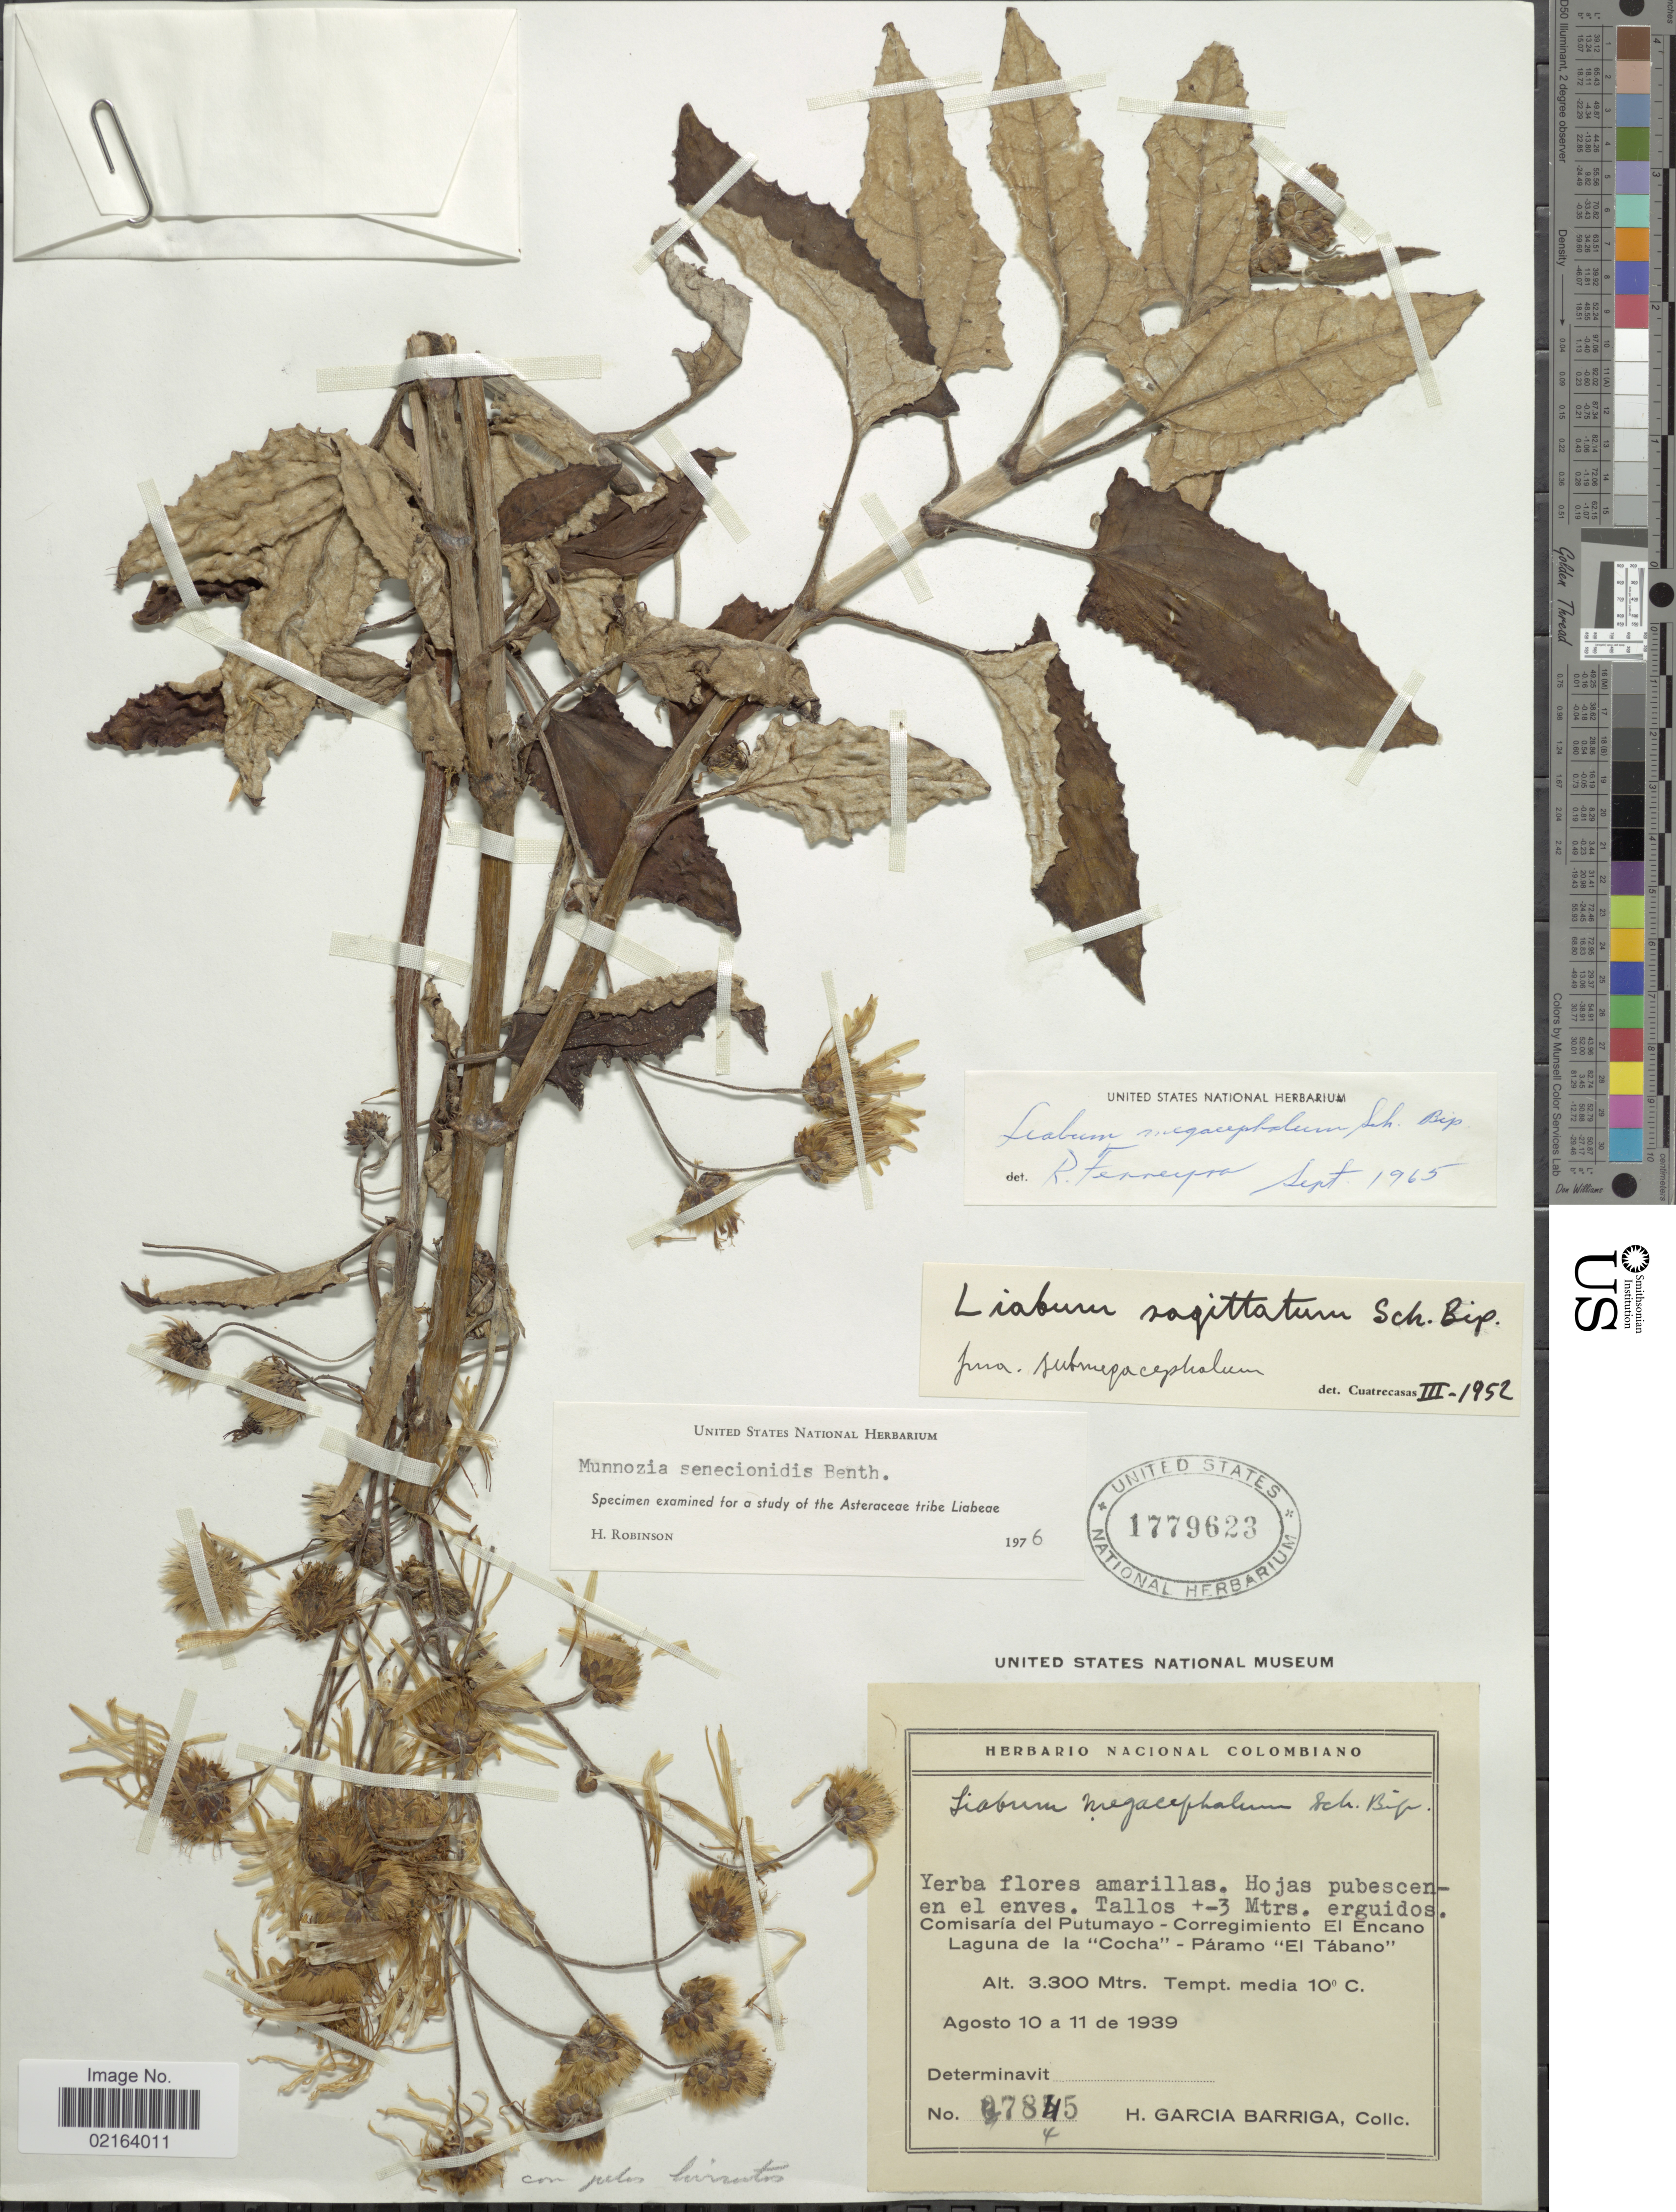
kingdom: Plantae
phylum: Tracheophyta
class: Magnoliopsida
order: Asterales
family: Asteraceae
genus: Munnozia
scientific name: Munnozia senecionidis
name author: Benth.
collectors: H. García Barriga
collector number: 7846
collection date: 1939-08-10/1939-08-11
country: Colombia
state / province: Putumayo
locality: Comisaria del Putumayo, Corregimiento El Encano, Laguna de la Cocha, Paramo El Tabano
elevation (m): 3300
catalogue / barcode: US 1779623